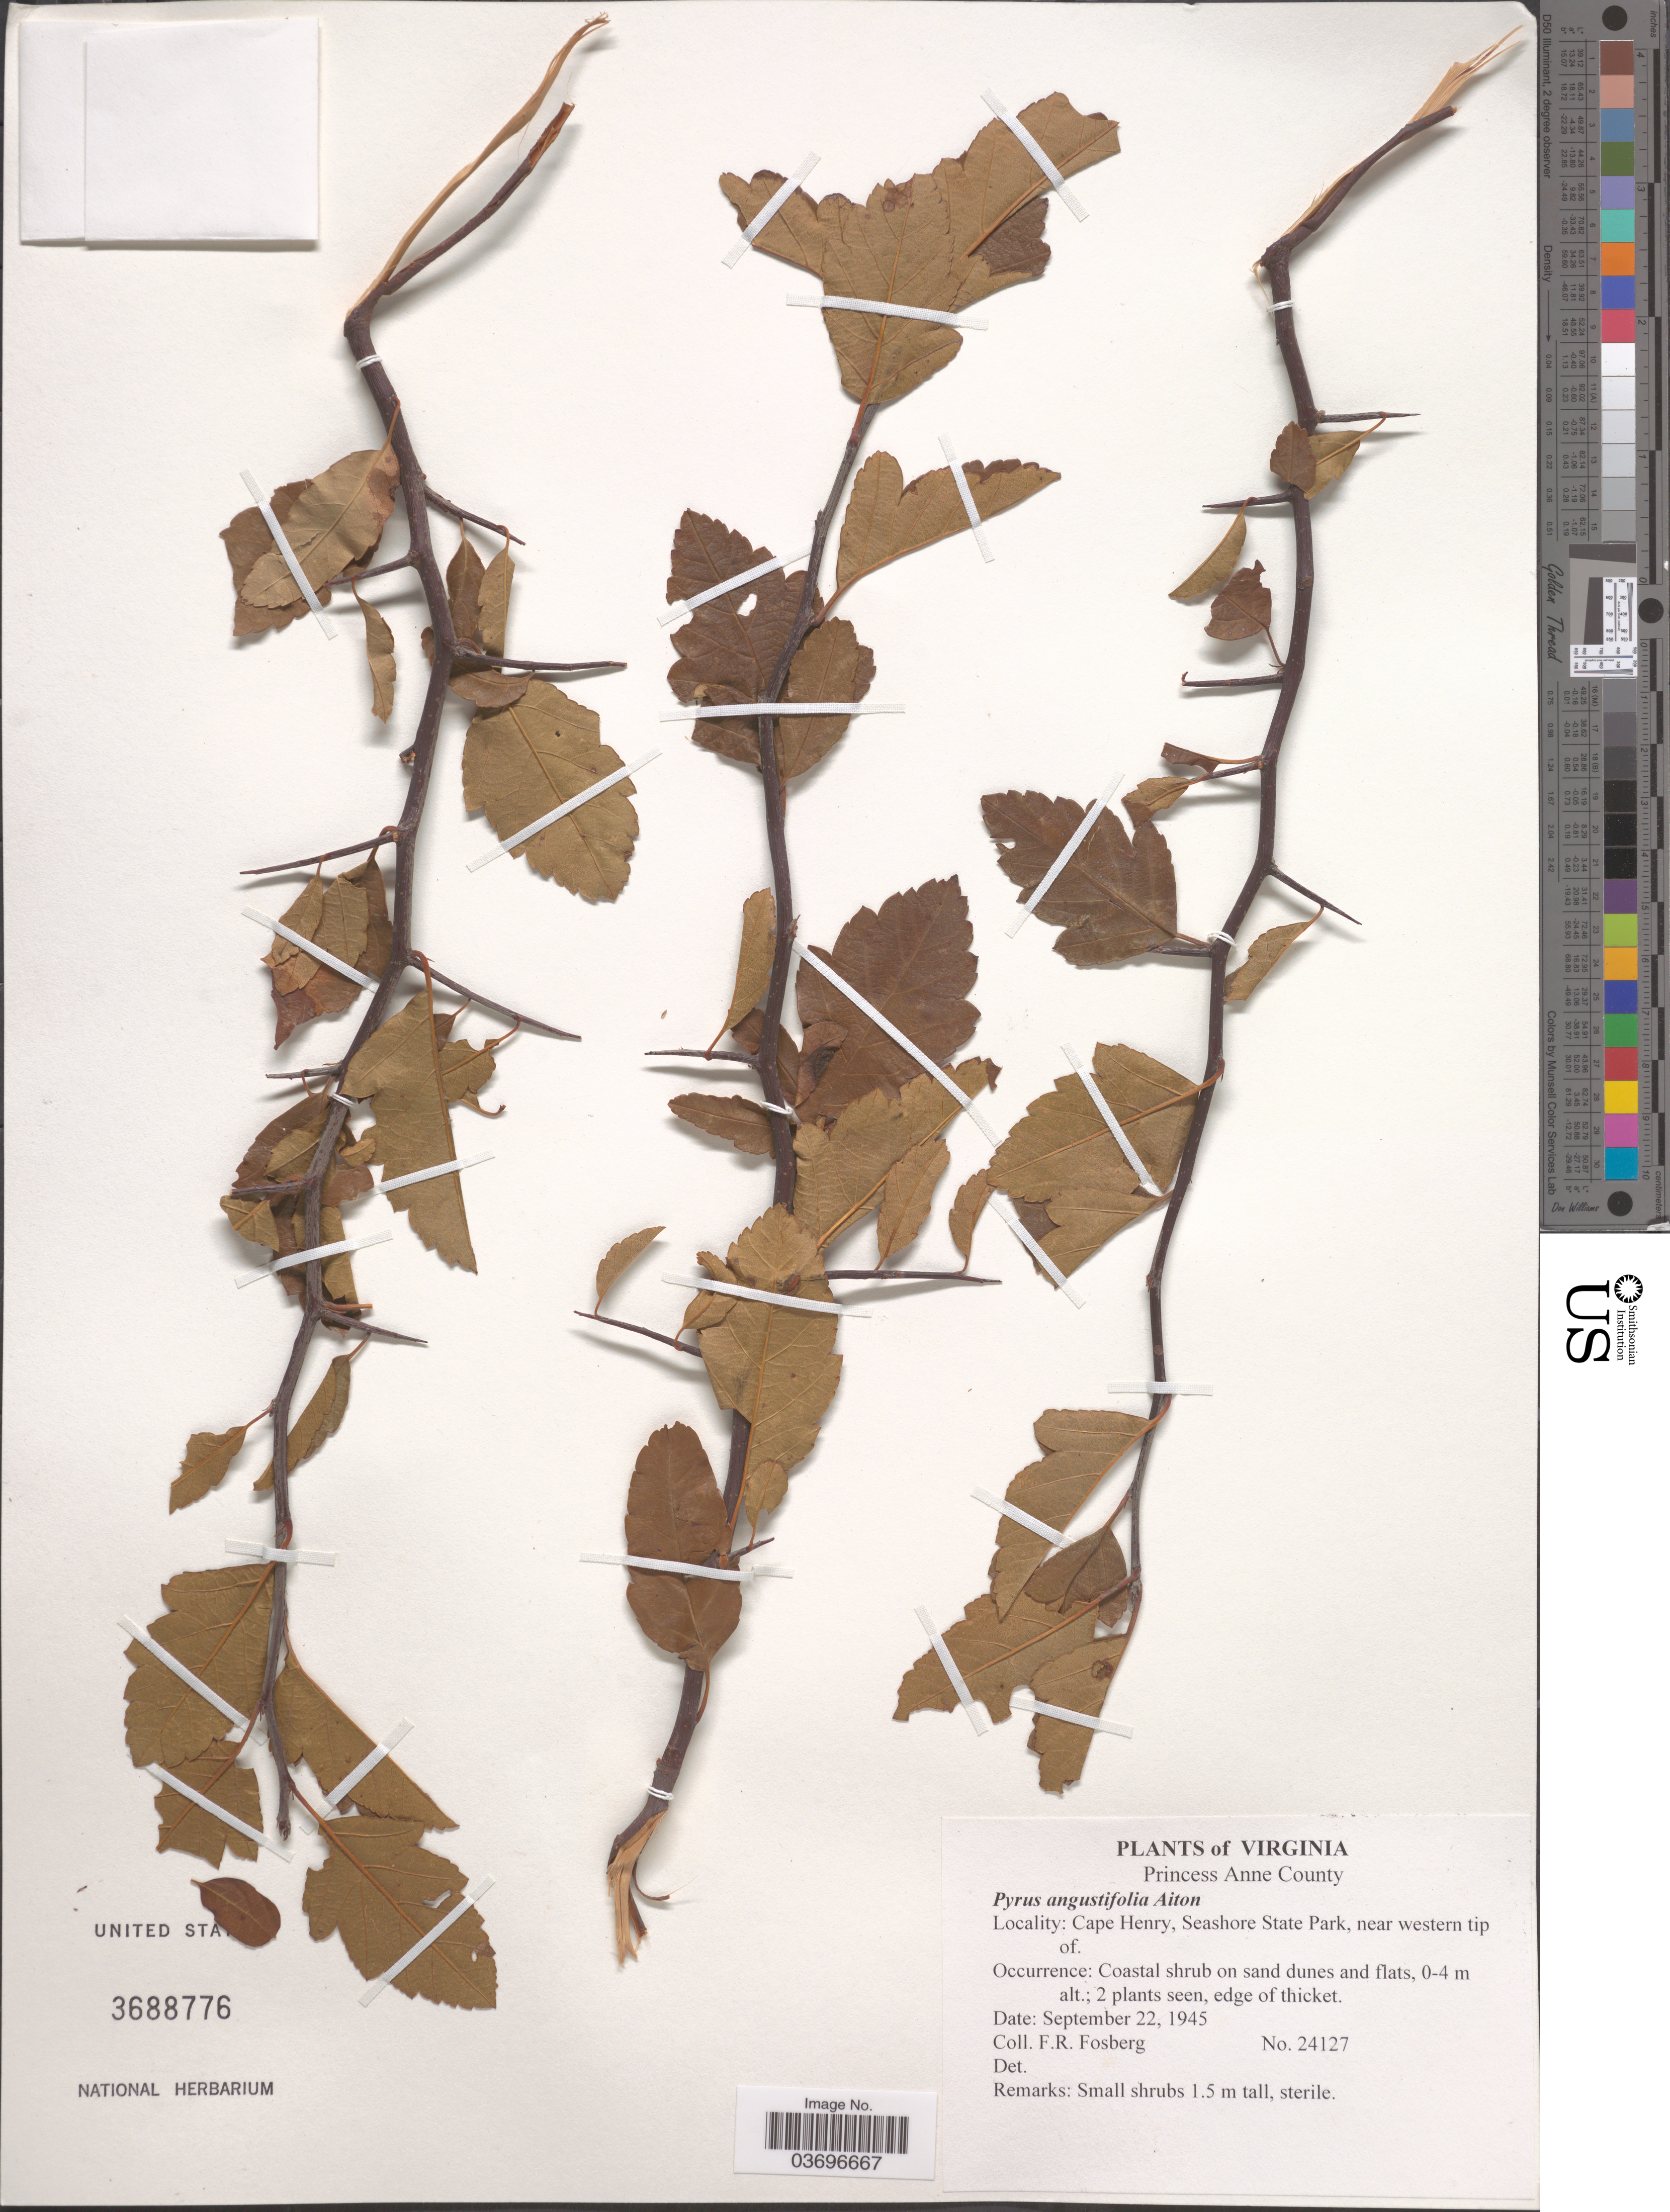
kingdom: Plantae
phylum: Tracheophyta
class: Magnoliopsida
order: Rosales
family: Rosaceae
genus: Malus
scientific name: Malus angustifolia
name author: (Aiton) Michx.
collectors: F. R. Fosberg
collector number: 24127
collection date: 1945-09-22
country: United States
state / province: Virginia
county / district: City of Virginia Beach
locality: Princess Anne (=historic county name)County. Cape Henry, Seashore State Park, near western tip of.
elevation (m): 0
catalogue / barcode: US 3688776